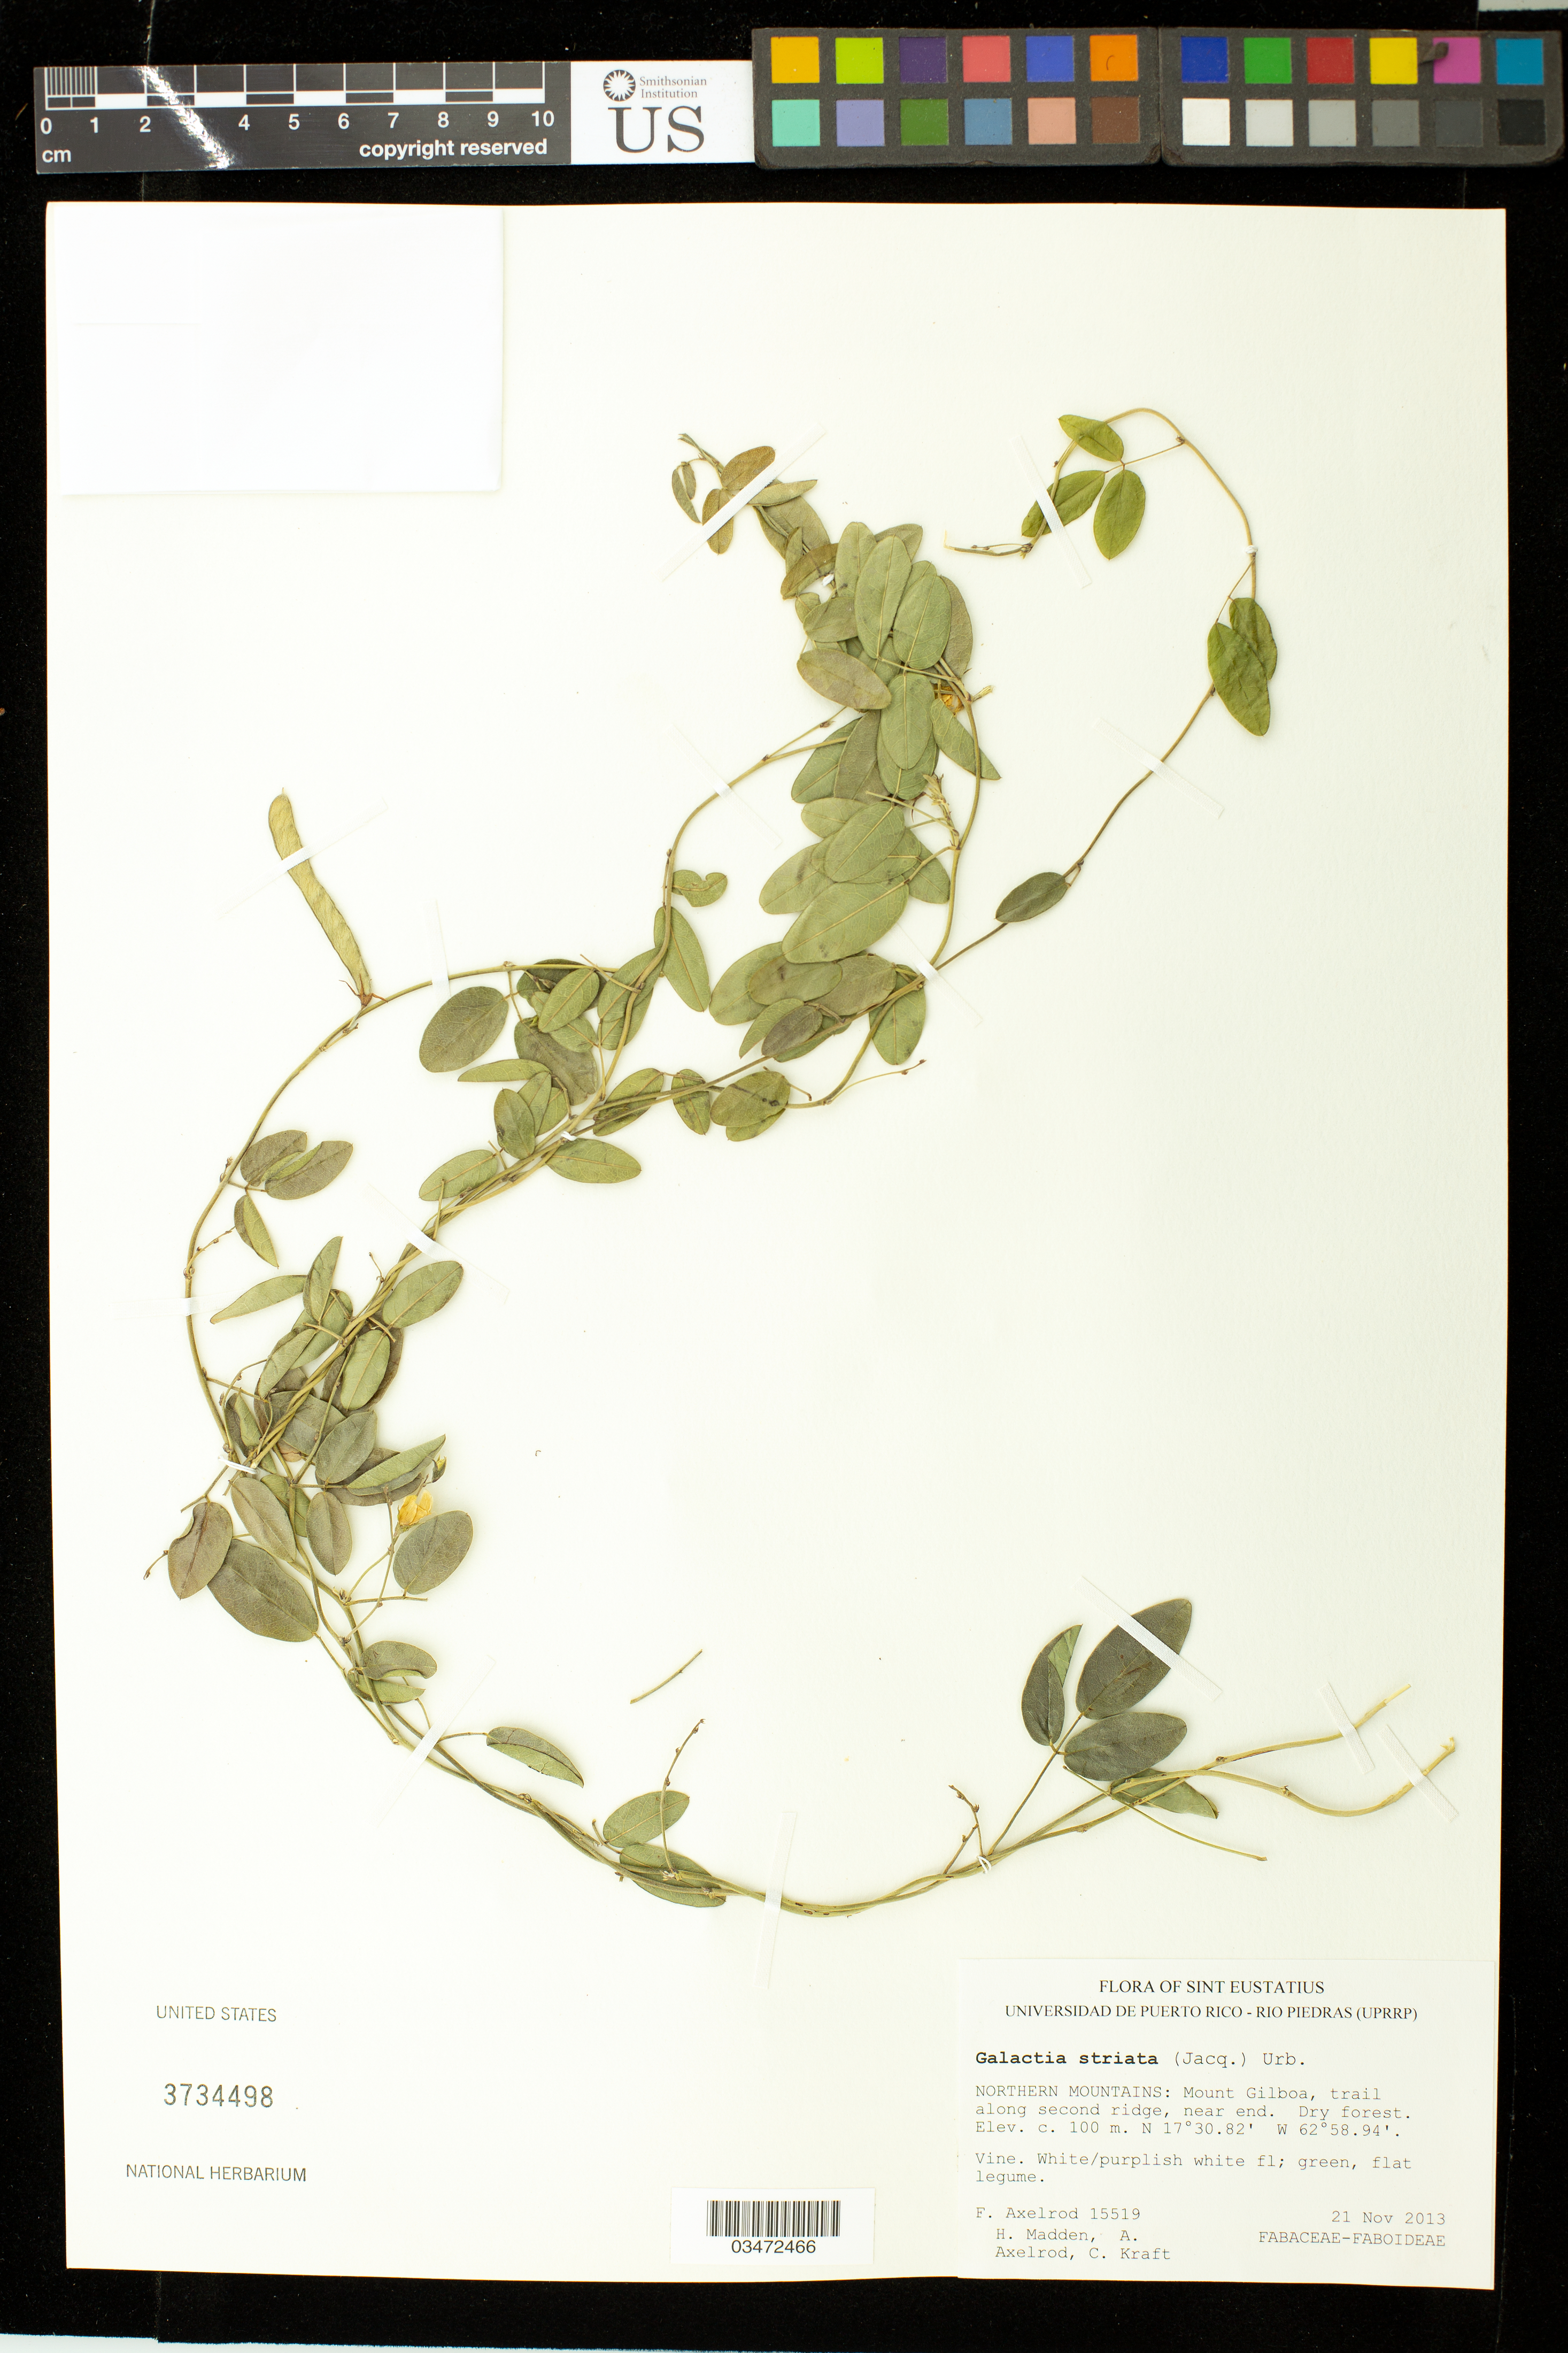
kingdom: Plantae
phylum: Tracheophyta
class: Magnoliopsida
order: Fabales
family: Fabaceae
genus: Galactia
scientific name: Galactia striata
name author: (Jacq.) Urb.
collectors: F. S. Axelrod, H. Madden, A. Axelrod & C. Kraft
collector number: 15519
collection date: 2013-11-21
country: Netherlands Antilles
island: St. Eustatius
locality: Northern Mountains. Mount Gilboa, trail along second ridge, near end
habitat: Dry forest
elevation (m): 100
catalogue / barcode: US 3734498